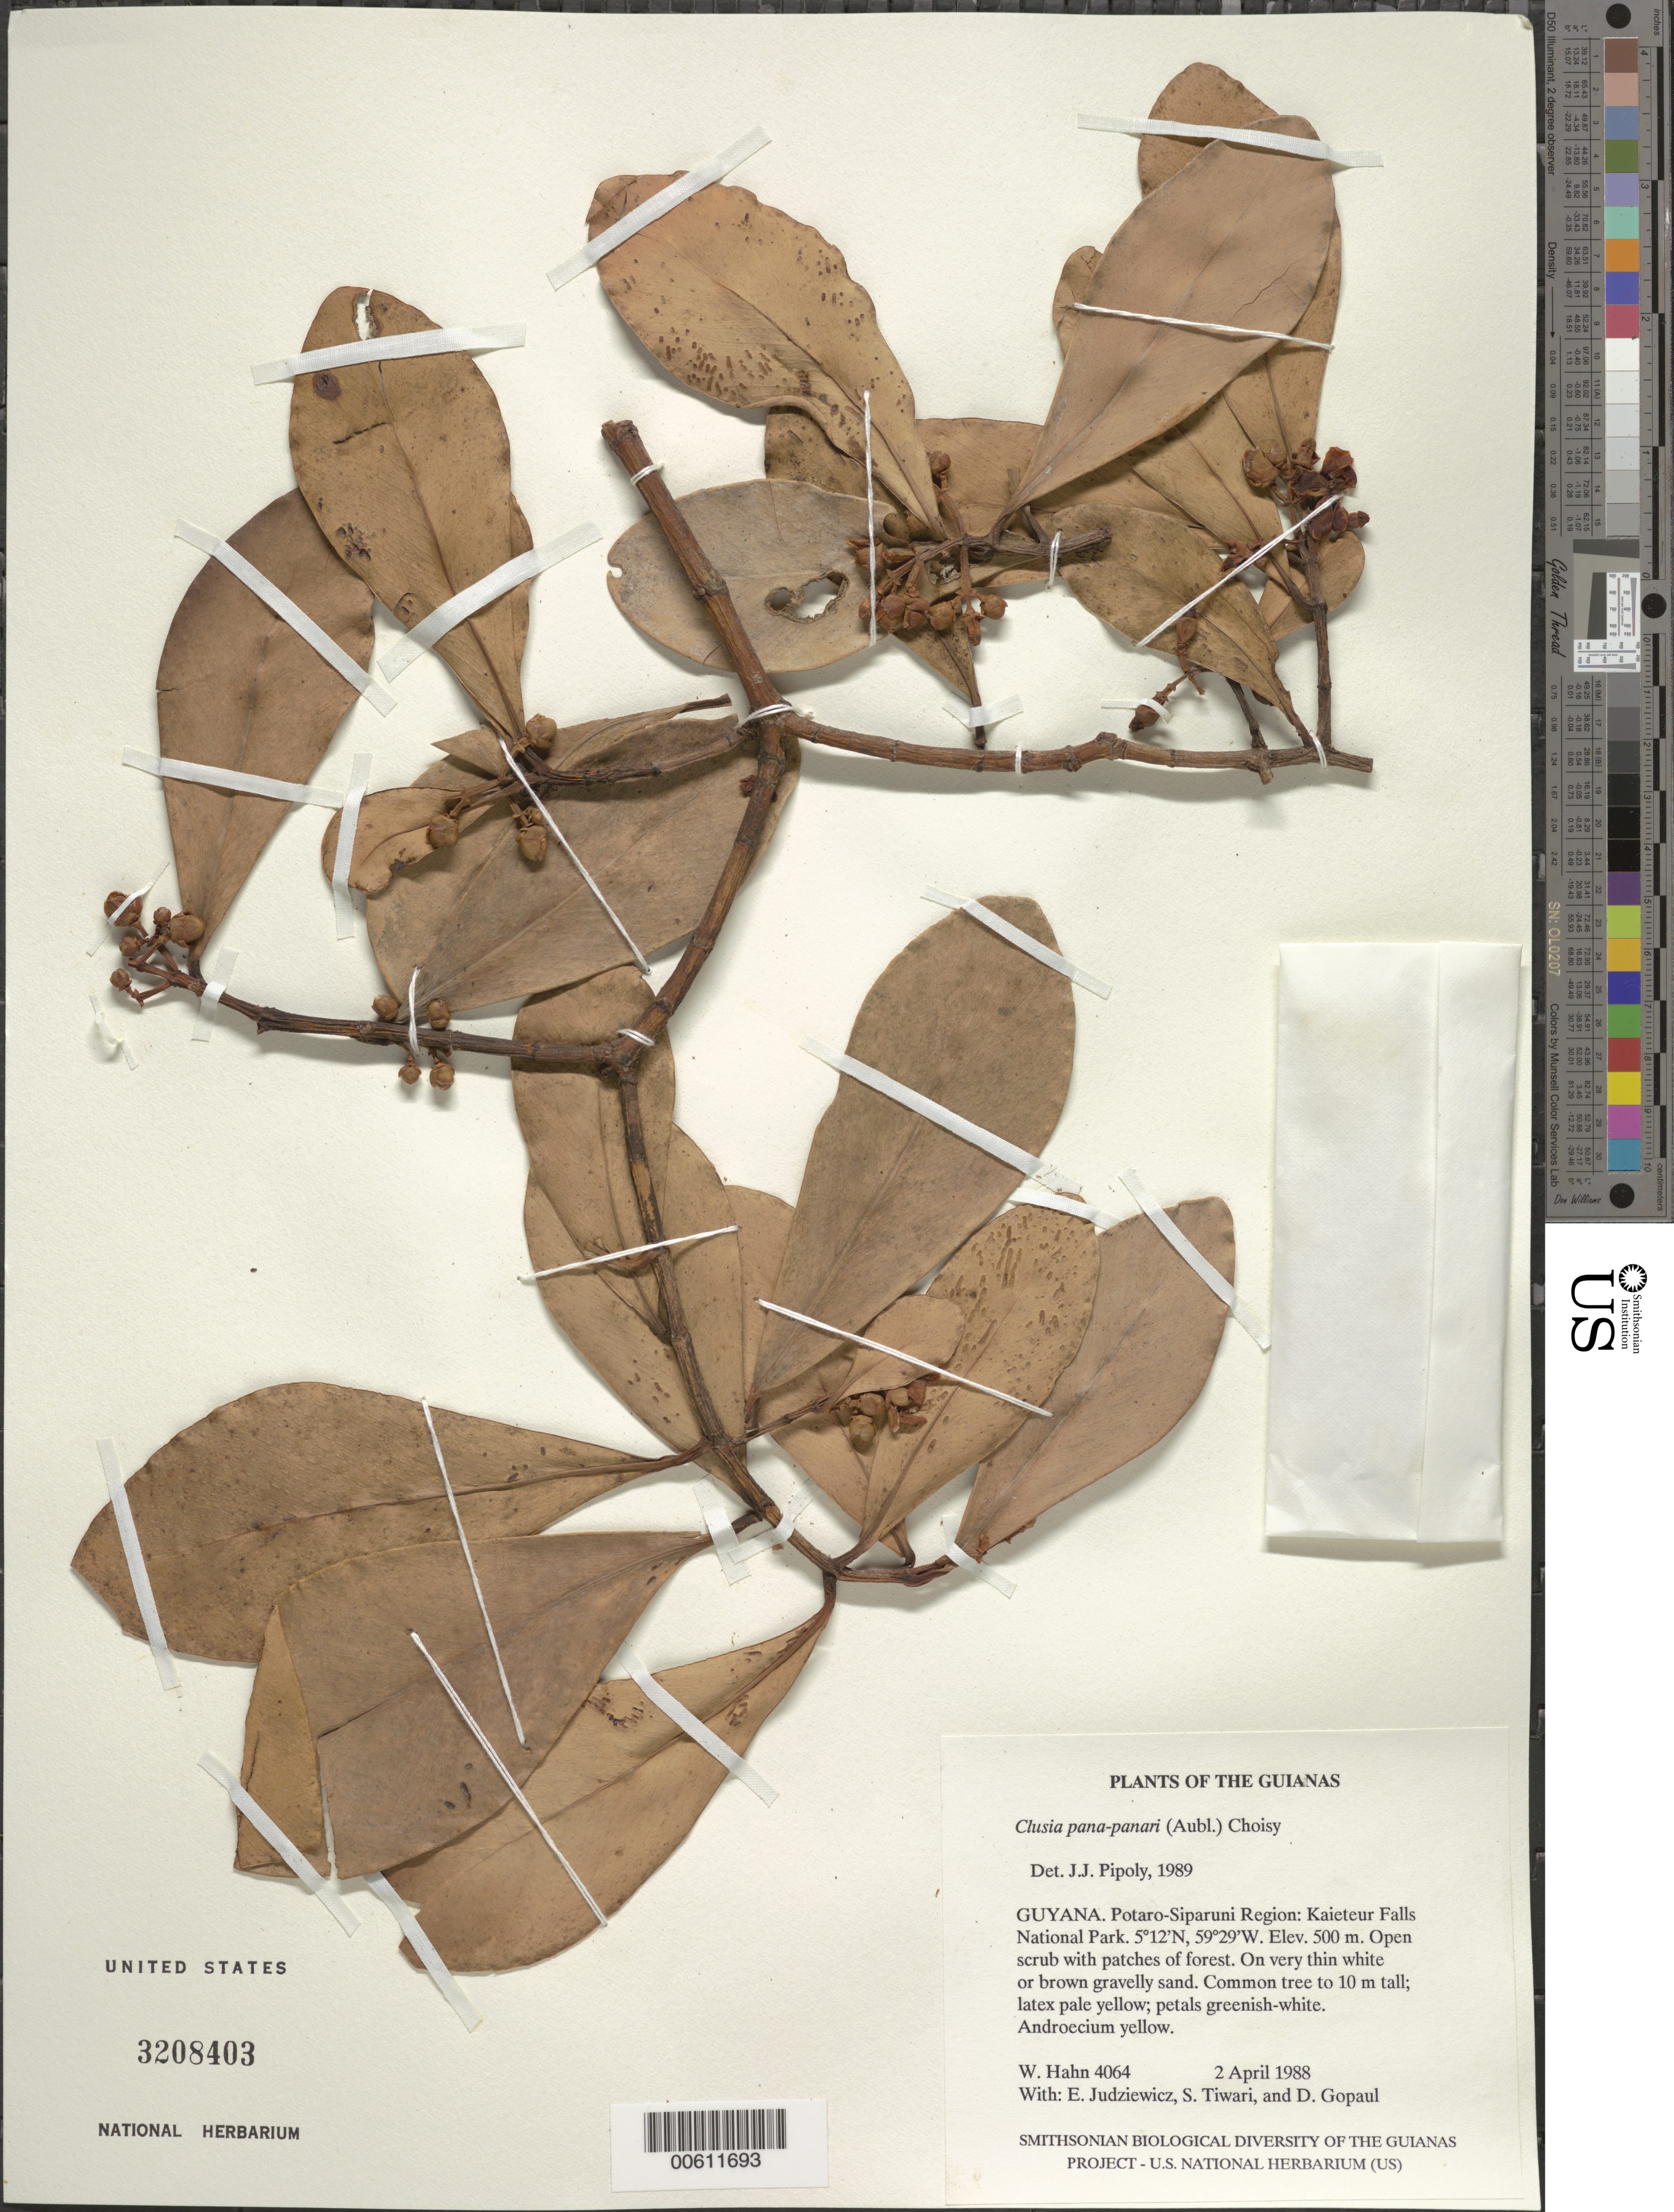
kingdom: Plantae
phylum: Tracheophyta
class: Magnoliopsida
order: Malpighiales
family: Clusiaceae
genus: Clusia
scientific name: Clusia panapanari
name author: (Aubl.) Choisy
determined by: Pipoly, J. J., III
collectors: W. Hahn, E. J. Judziewicz, S. Tiwari & D. Gopaul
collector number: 4064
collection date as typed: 2 April 1988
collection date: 1988-04-02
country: Guyana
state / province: Potaro-Siparuni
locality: Kaieteur Falls National Park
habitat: Open scrub with patches of forest. On very thin white or brown gravelly sand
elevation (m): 500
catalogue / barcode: US 3208403